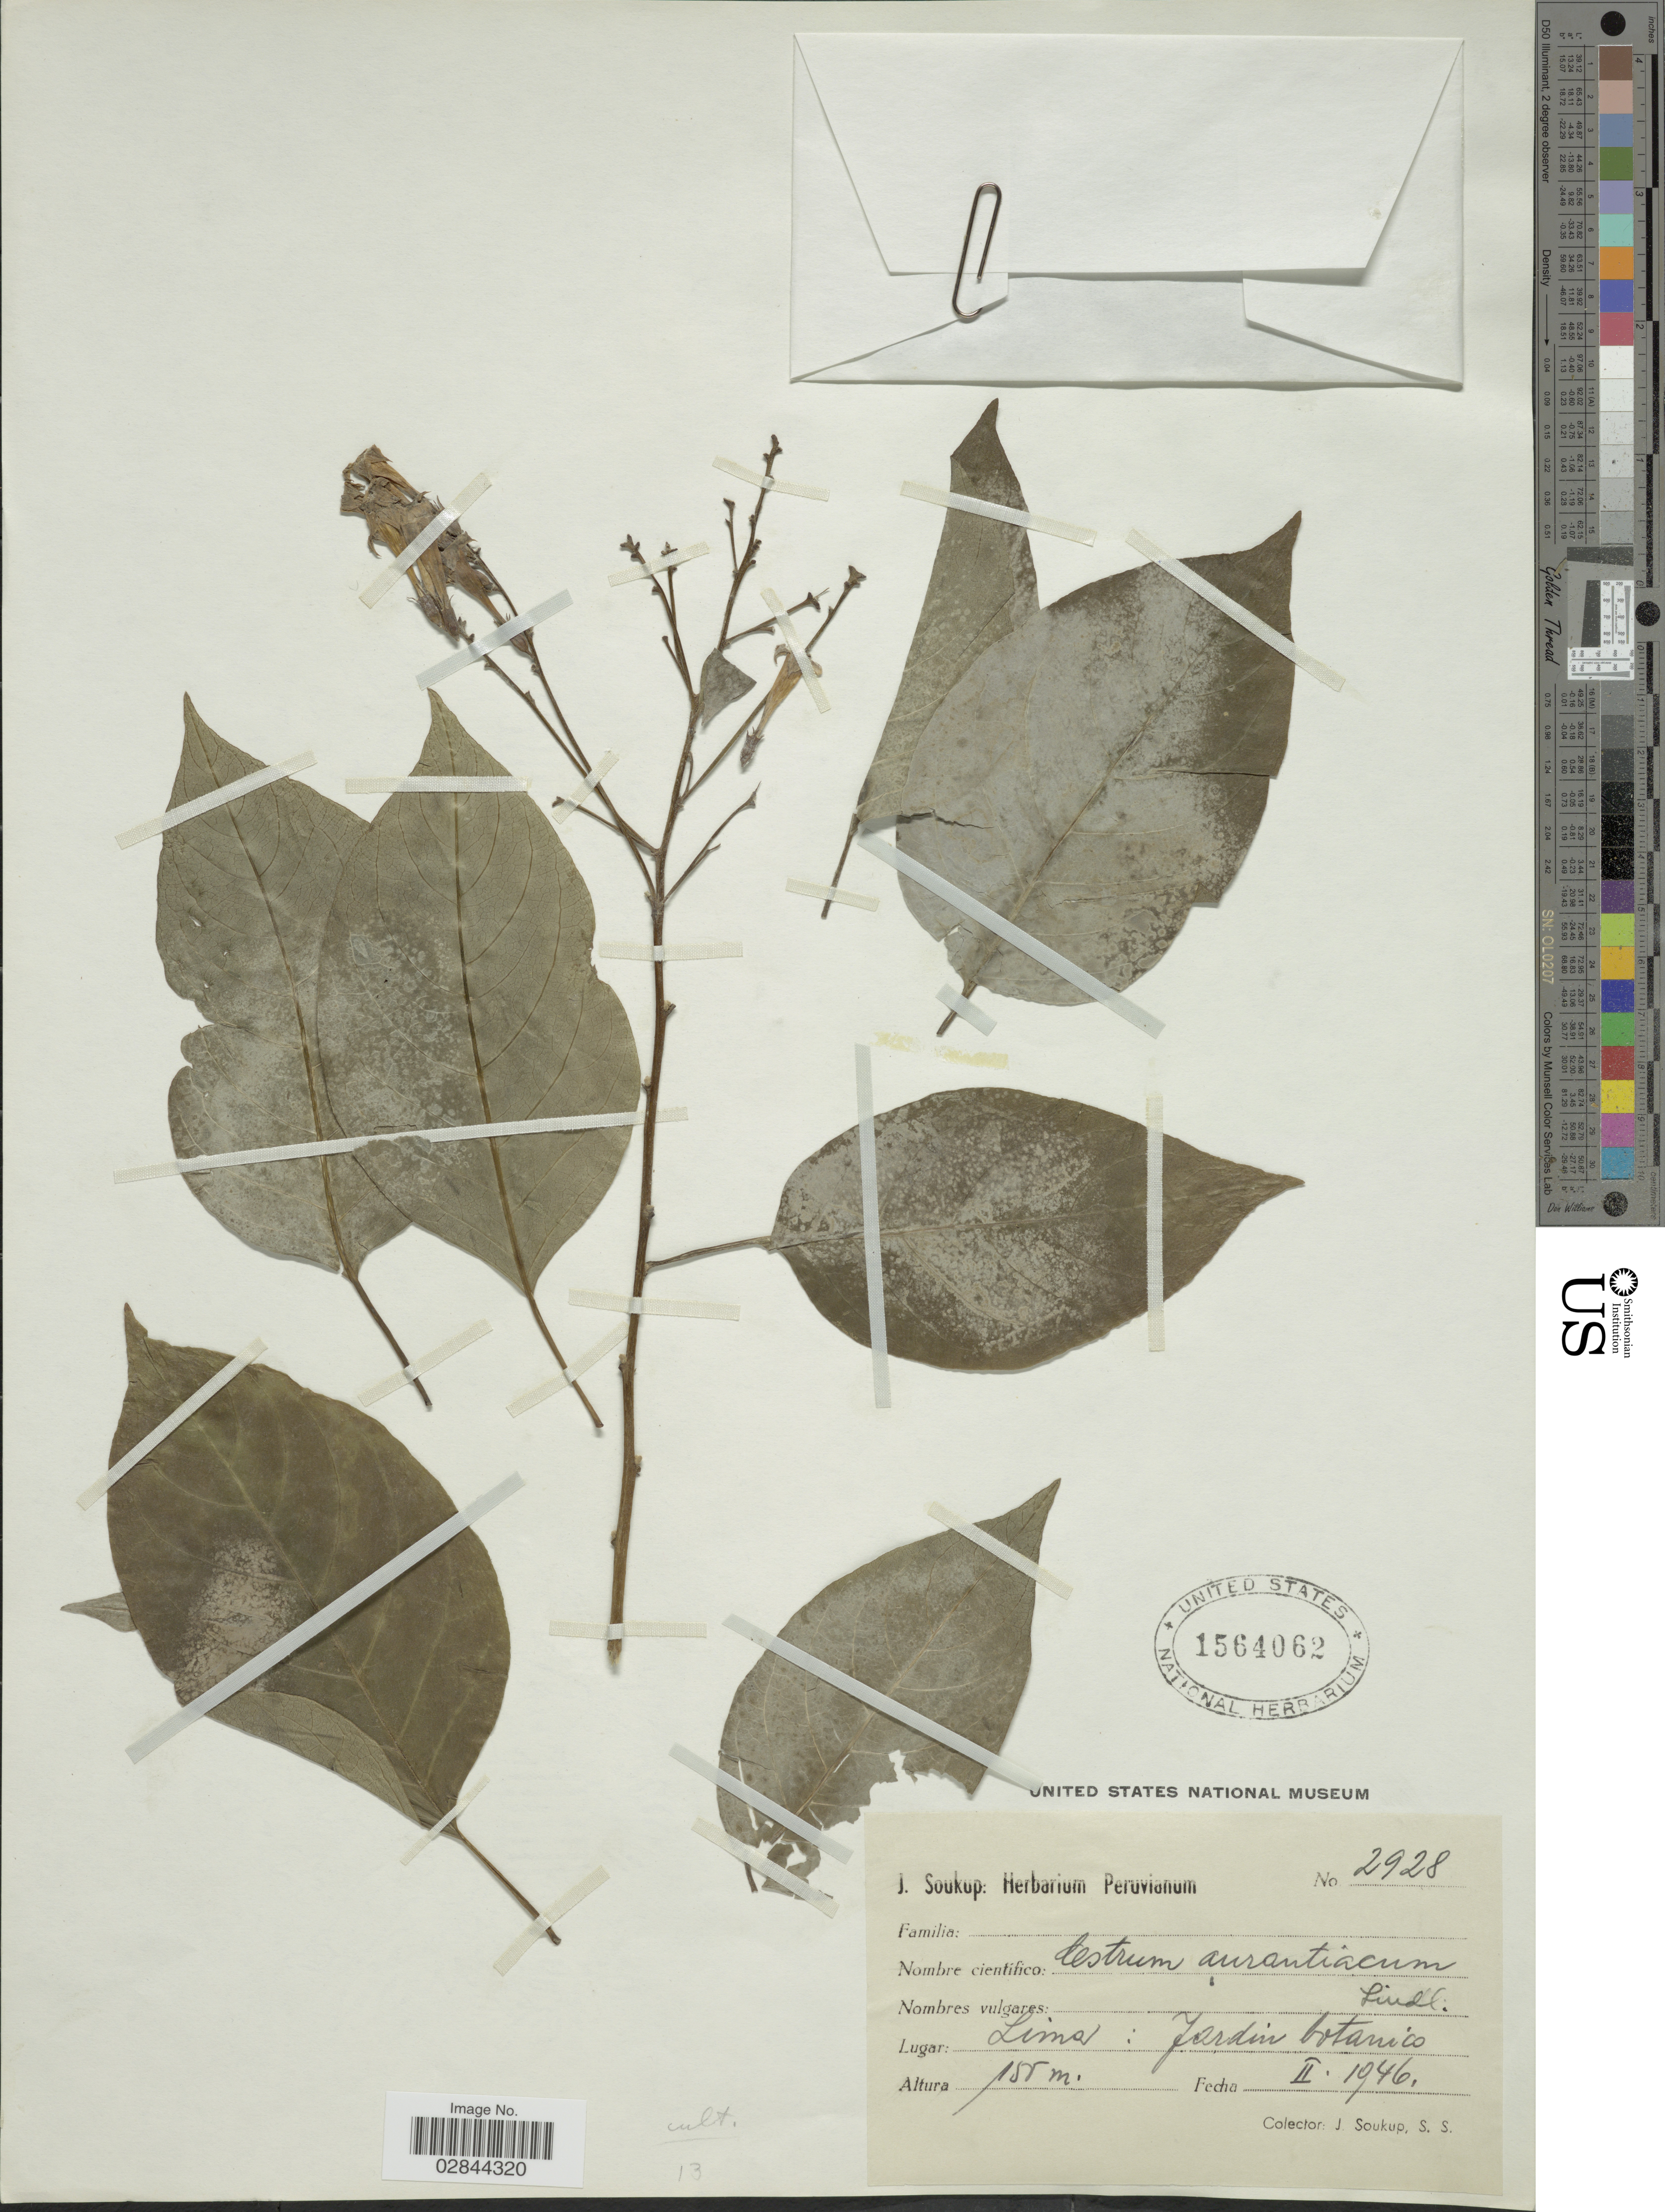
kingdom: Plantae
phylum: Tracheophyta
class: Magnoliopsida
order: Solanales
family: Solanaceae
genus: Cestrum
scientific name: Cestrum aurantiacum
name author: Lindley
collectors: J. Soukup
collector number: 2928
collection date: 1946-02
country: Peru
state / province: Lima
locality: Lugar: Lima, Jardin botanico.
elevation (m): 150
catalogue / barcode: US 1564062